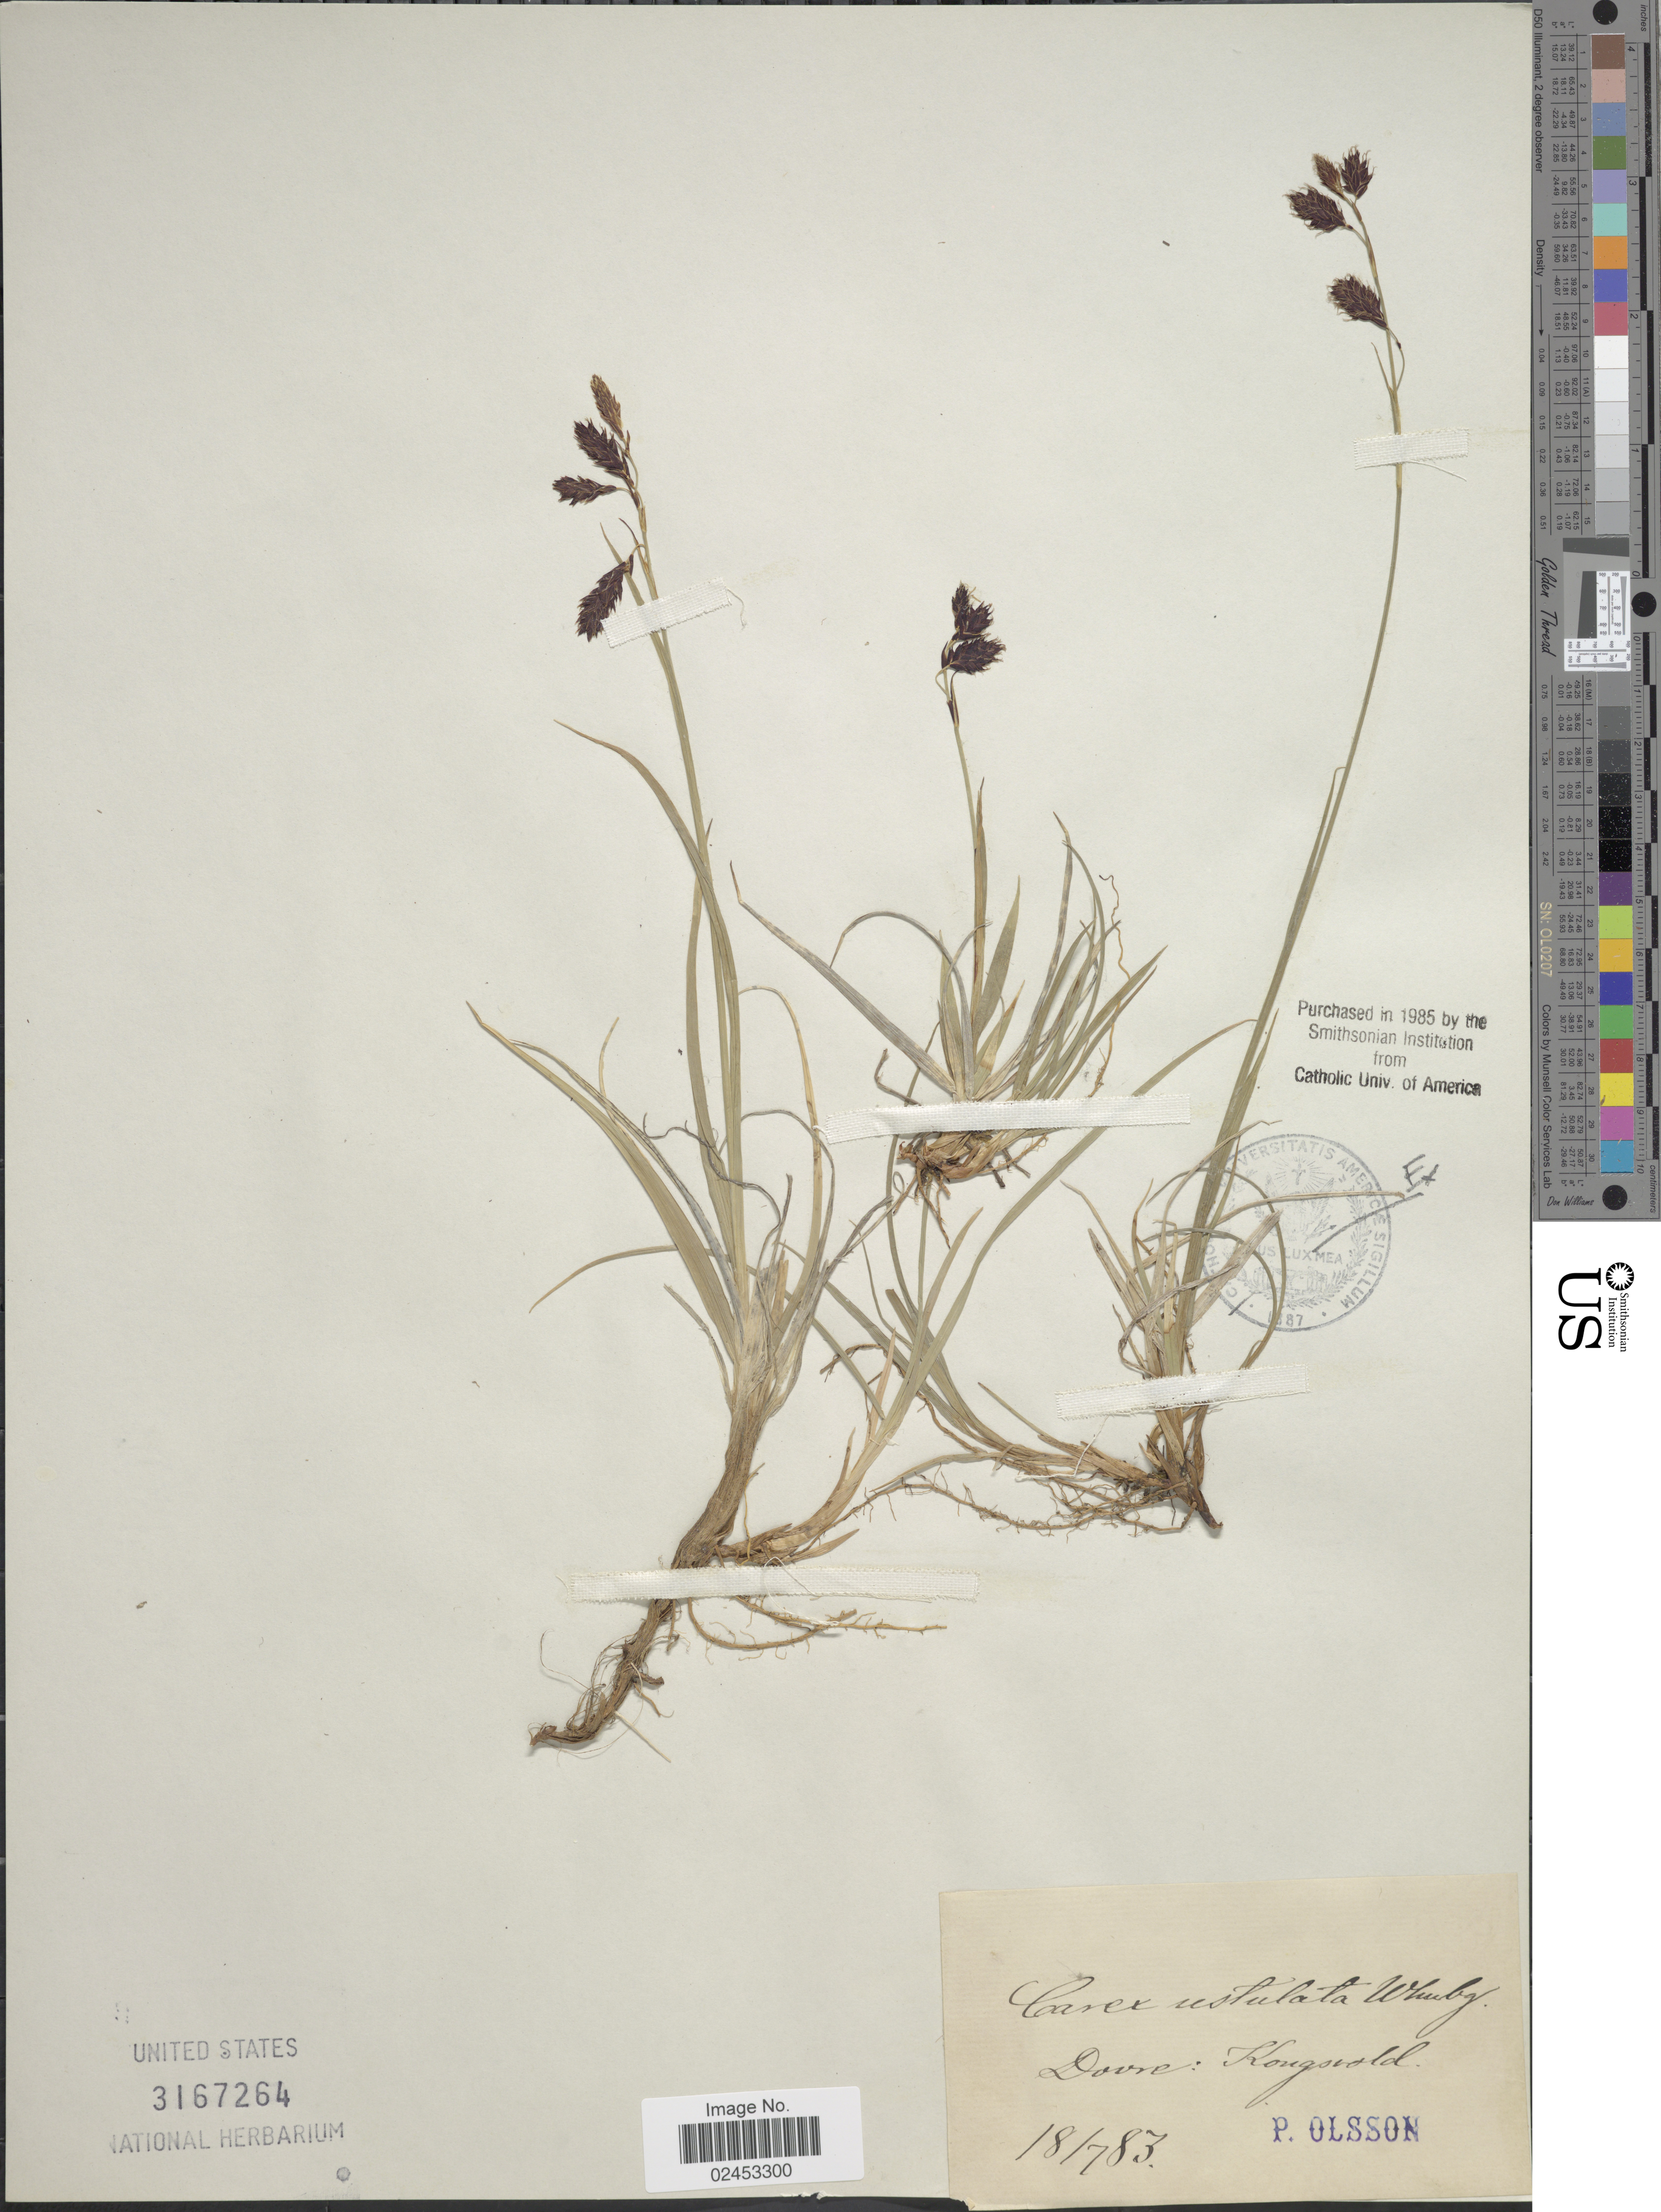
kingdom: Plantae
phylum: Tracheophyta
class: Liliopsida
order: Poales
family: Cyperaceae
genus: Carex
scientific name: Carex atrofusca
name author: Schkuhr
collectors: P. Olsson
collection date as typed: Transcribed d/m/y: 18/7/83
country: Norway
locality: Dovre: Kongsvold.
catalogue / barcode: US 3167264